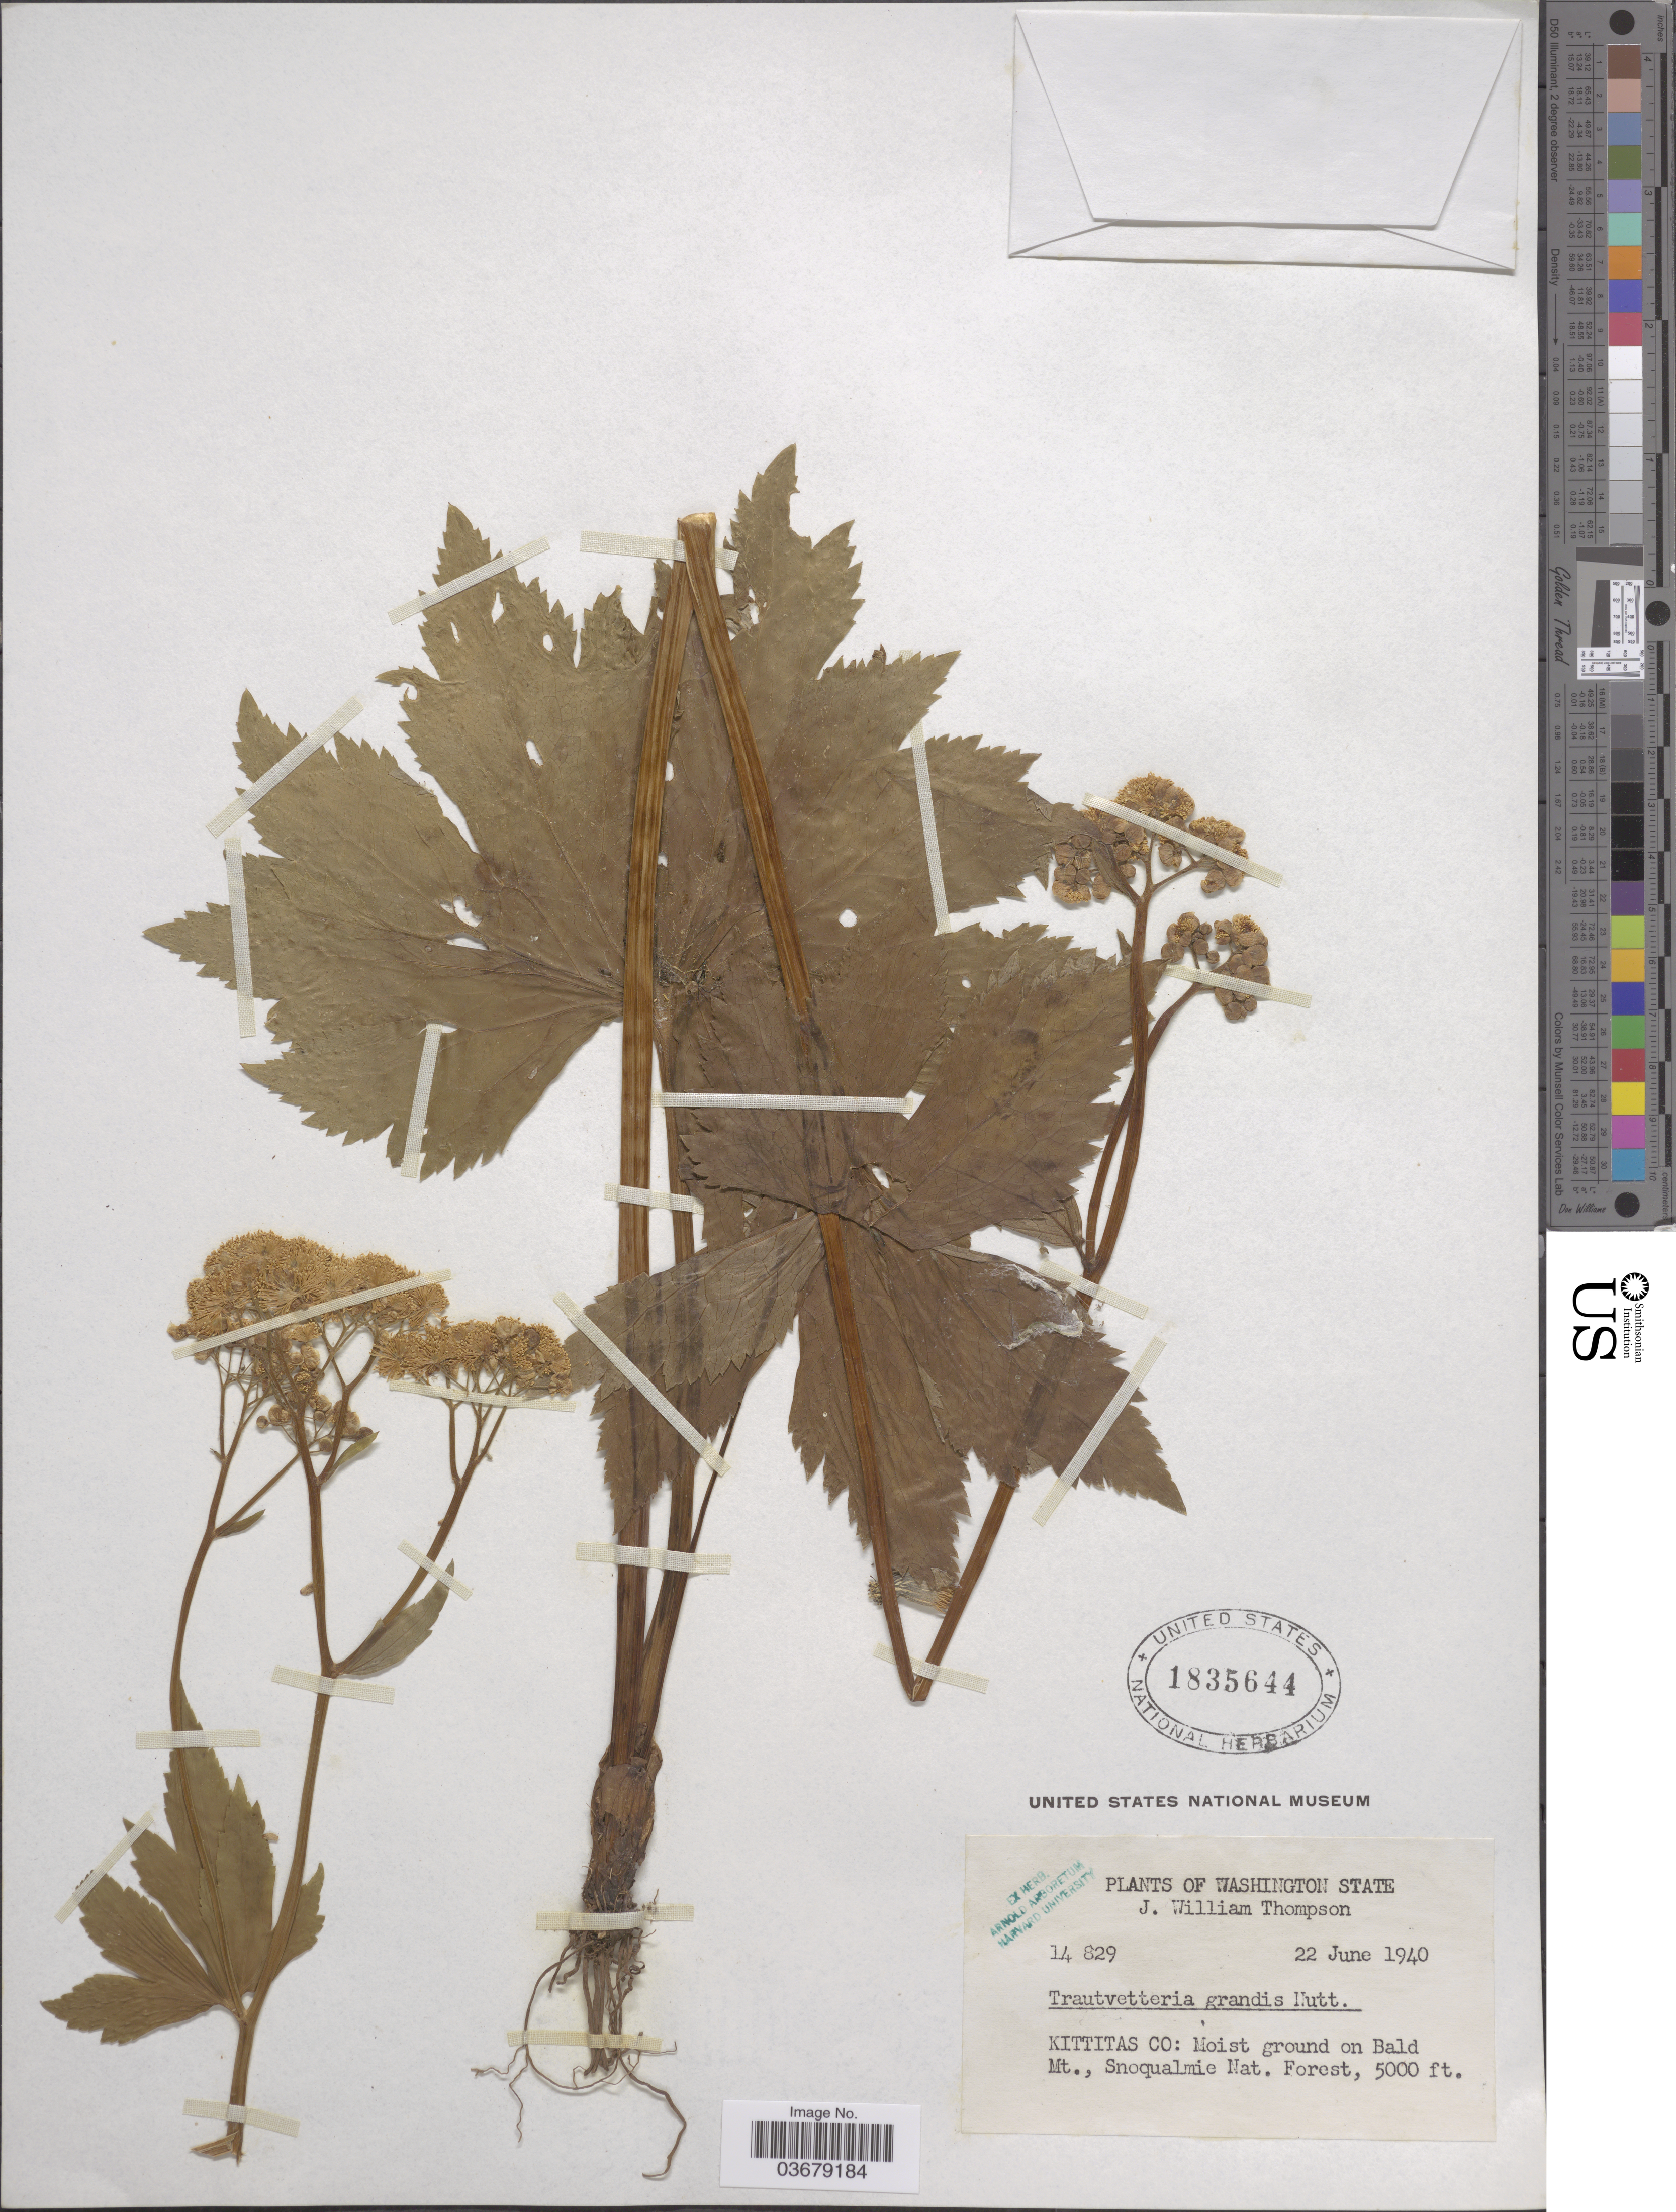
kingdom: Plantae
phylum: Tracheophyta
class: Magnoliopsida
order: Ranunculales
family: Ranunculaceae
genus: Trautvetteria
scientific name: Trautvetteria caroliniensis var. grandis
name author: (Water) Vail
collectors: J. W. Thompson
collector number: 14829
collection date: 1940-06-22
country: United States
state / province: Washington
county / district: Kittitas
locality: Kittitas Co: Moist ground in Bald Mt., Snoqualmie Nat. Forest.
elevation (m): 1524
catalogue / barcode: US 1835644